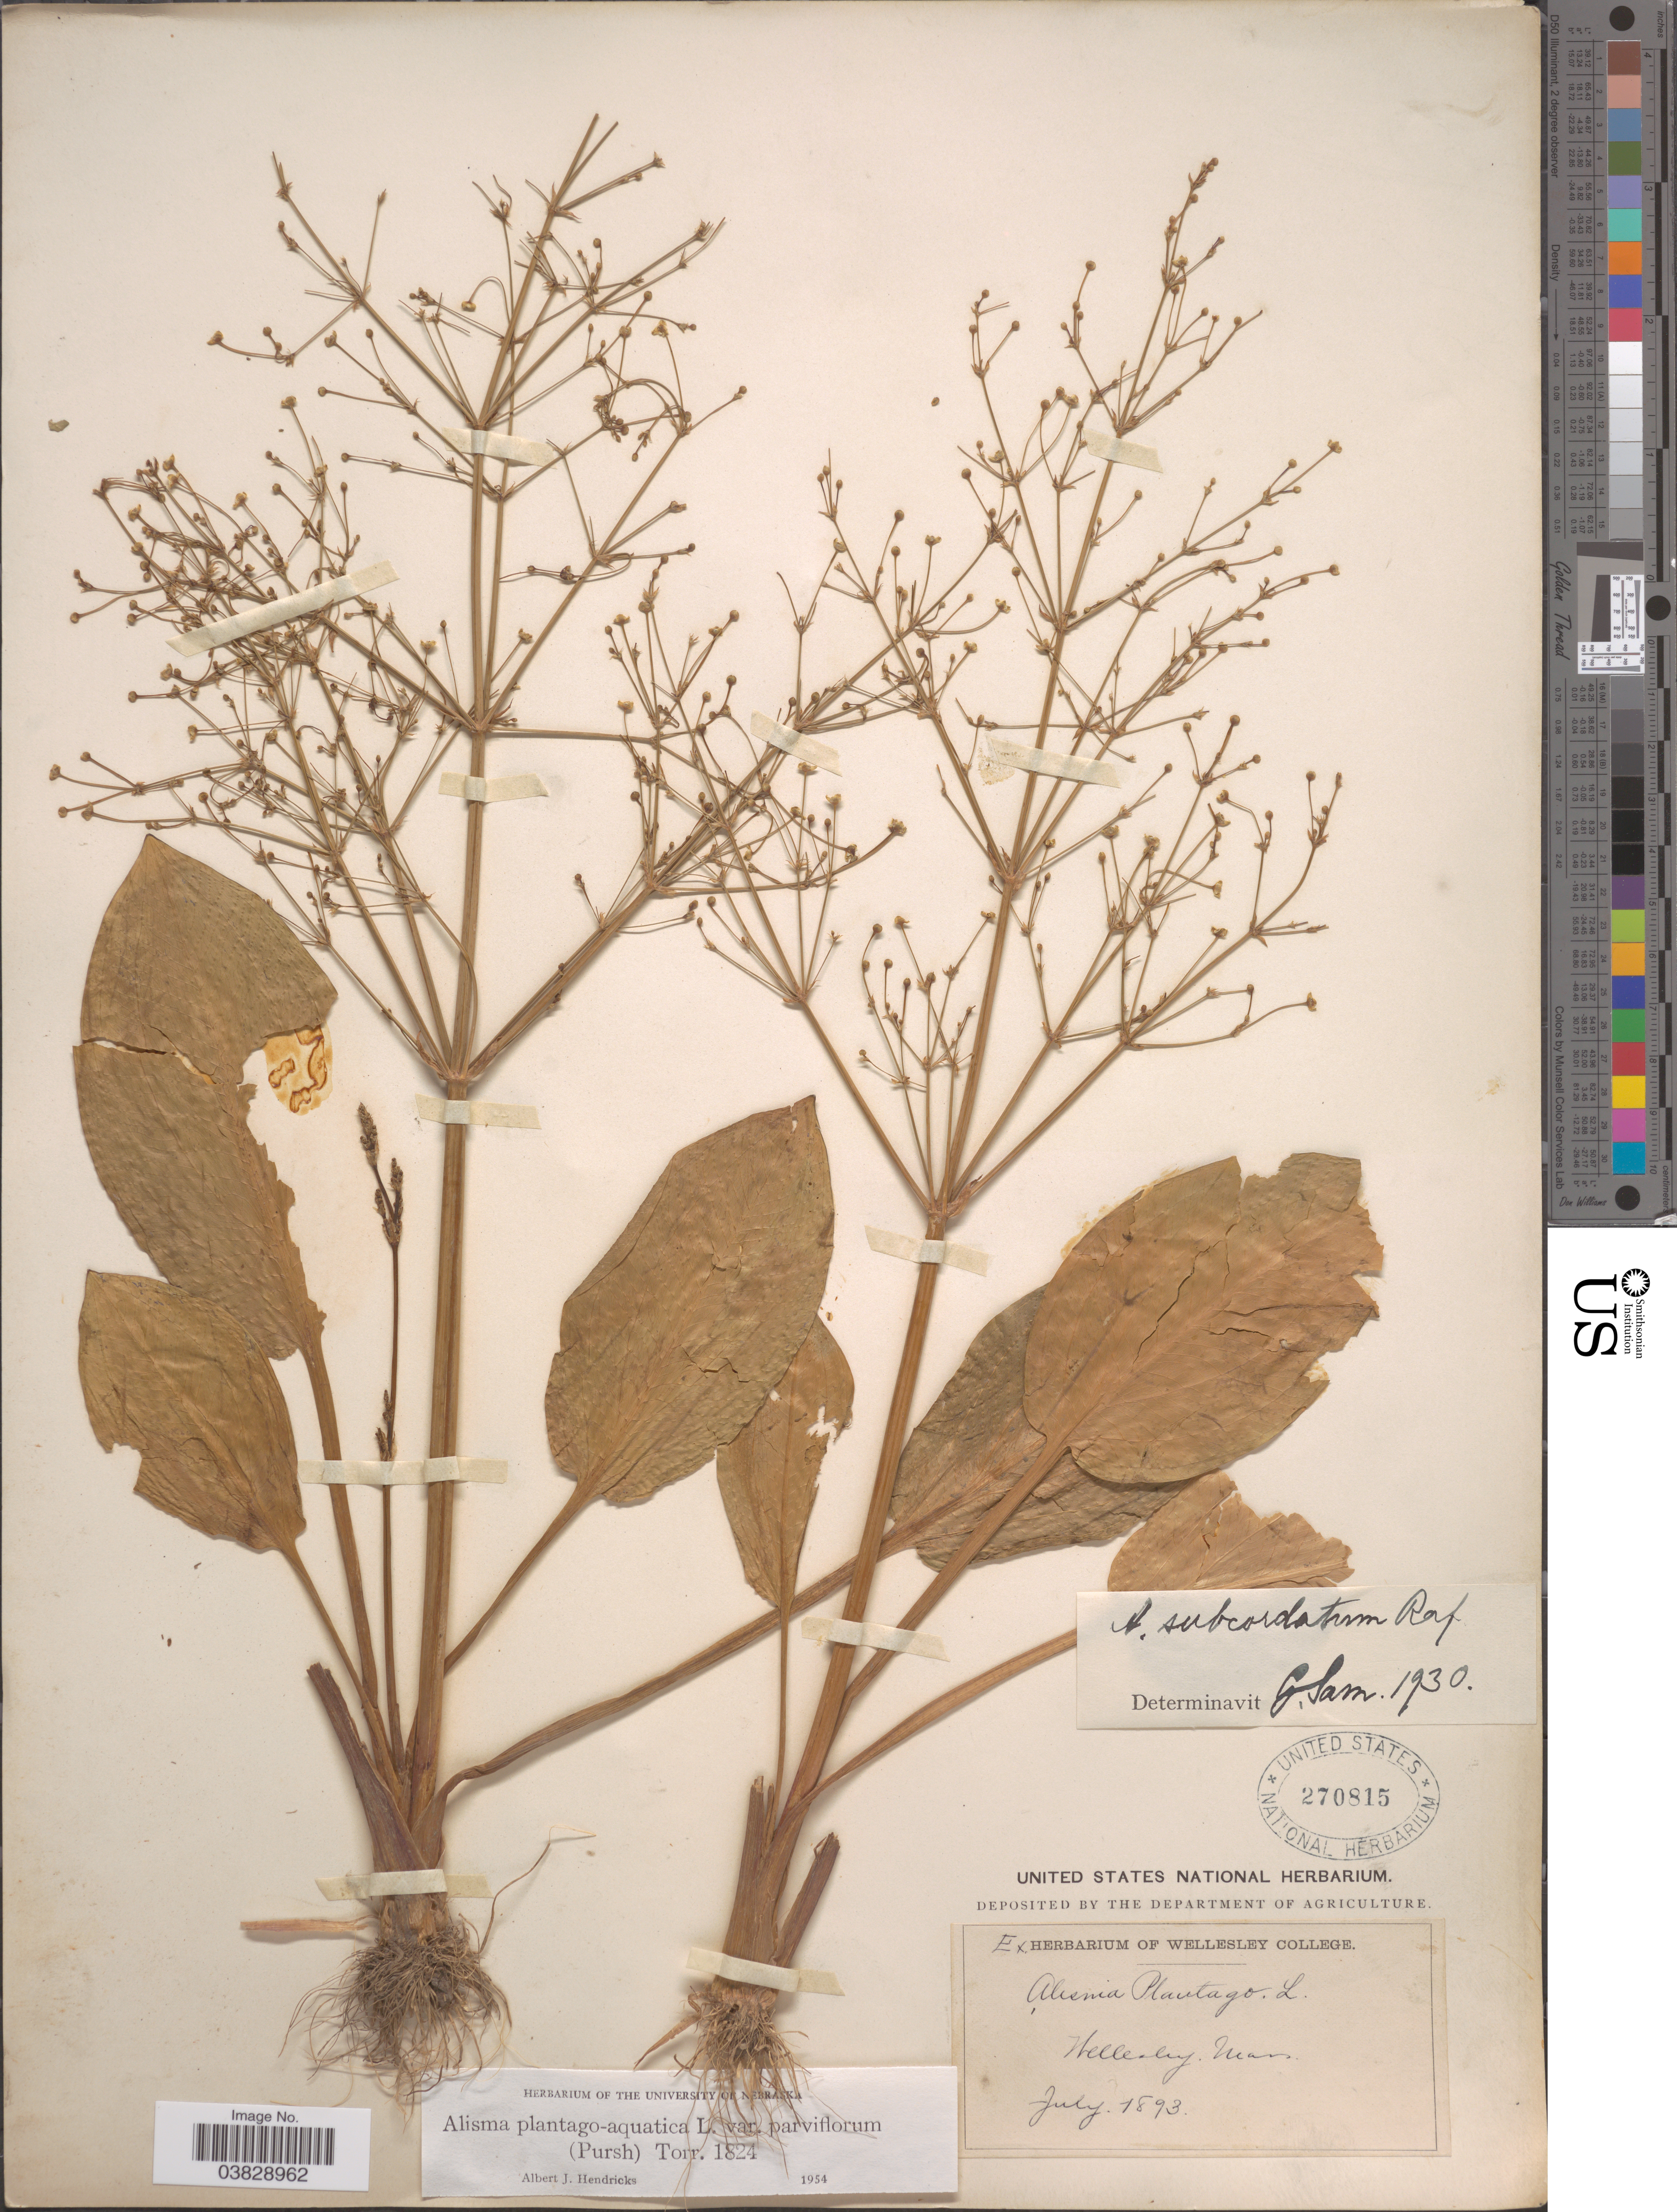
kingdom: Plantae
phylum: Tracheophyta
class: Liliopsida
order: Alismatales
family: Alismataceae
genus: Alisma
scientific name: Alisma plantago-aquatica var. parviflorum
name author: (Pursh) Torr.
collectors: ex herb. Wellesley College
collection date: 1893-07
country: United States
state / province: Massachusetts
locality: Wellesley.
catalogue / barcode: US 270815